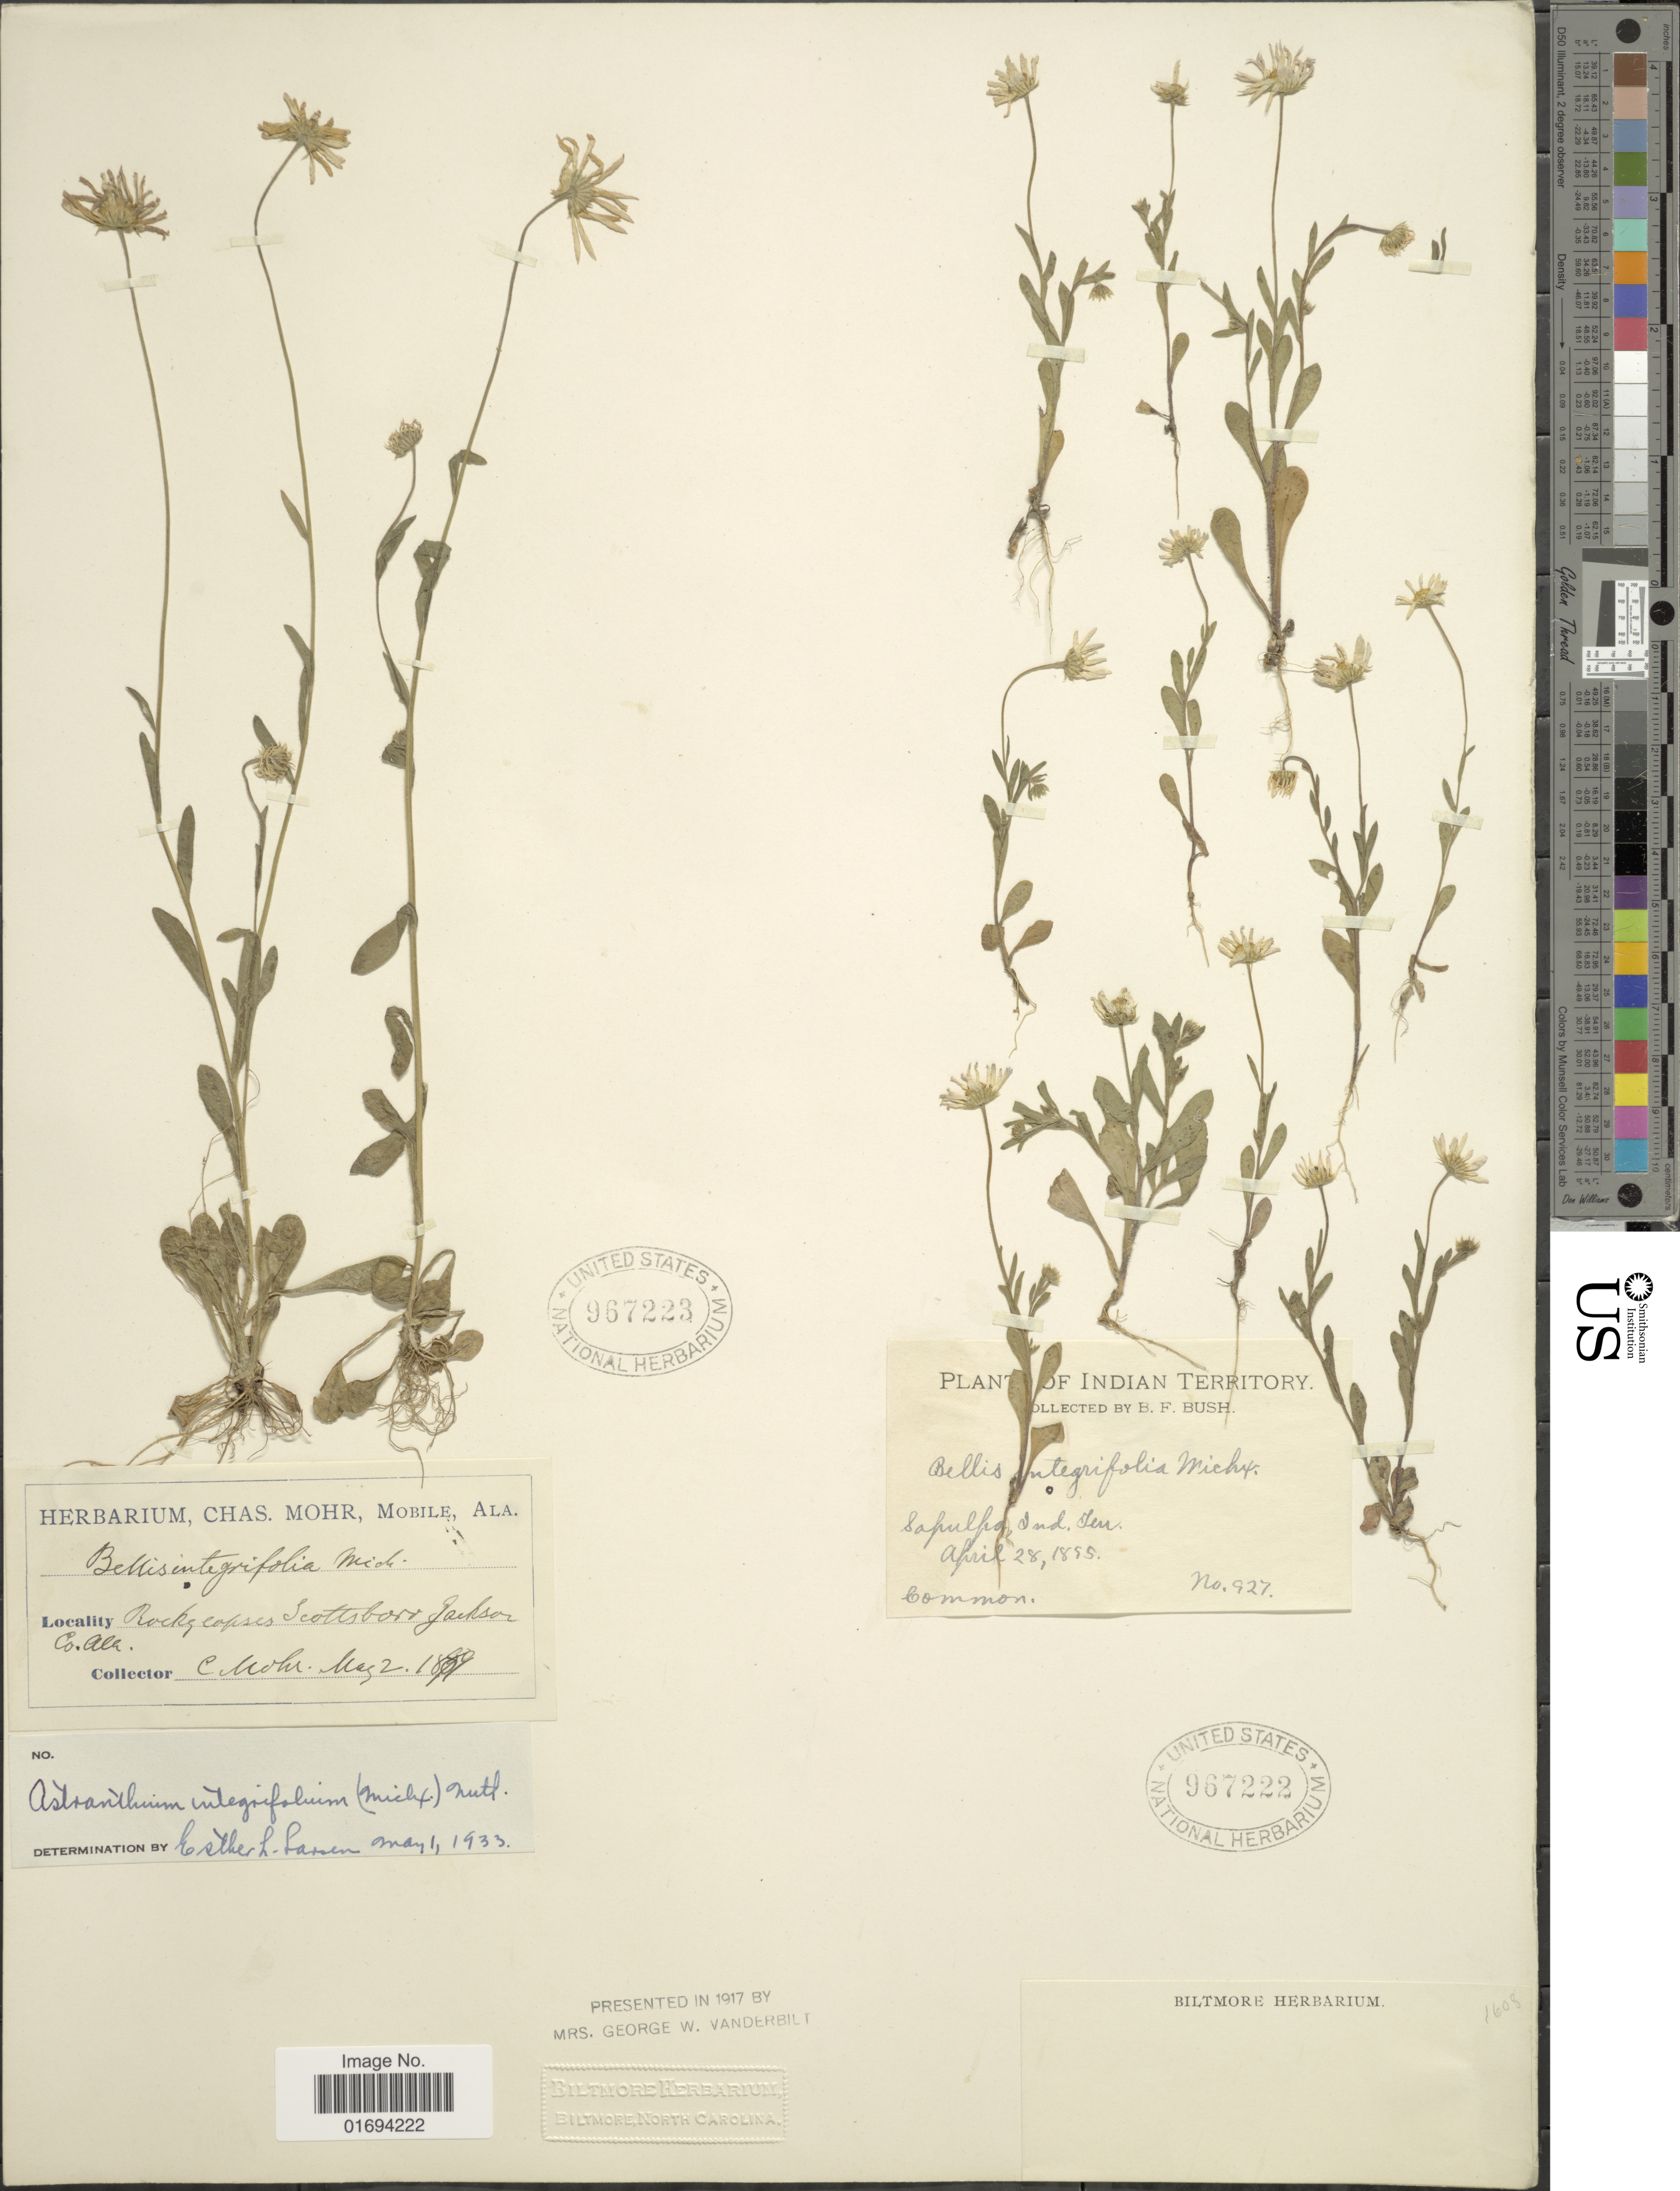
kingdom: Plantae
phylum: Tracheophyta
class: Magnoliopsida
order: Asterales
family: Asteraceae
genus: Astranthium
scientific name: Astranthium integrifolium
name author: (Michx.) Nutt.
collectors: B. F. Bush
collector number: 927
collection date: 1855-04-28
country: United States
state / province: Oklahoma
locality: Indian Territory, Sapulfor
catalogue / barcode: US 967222-2